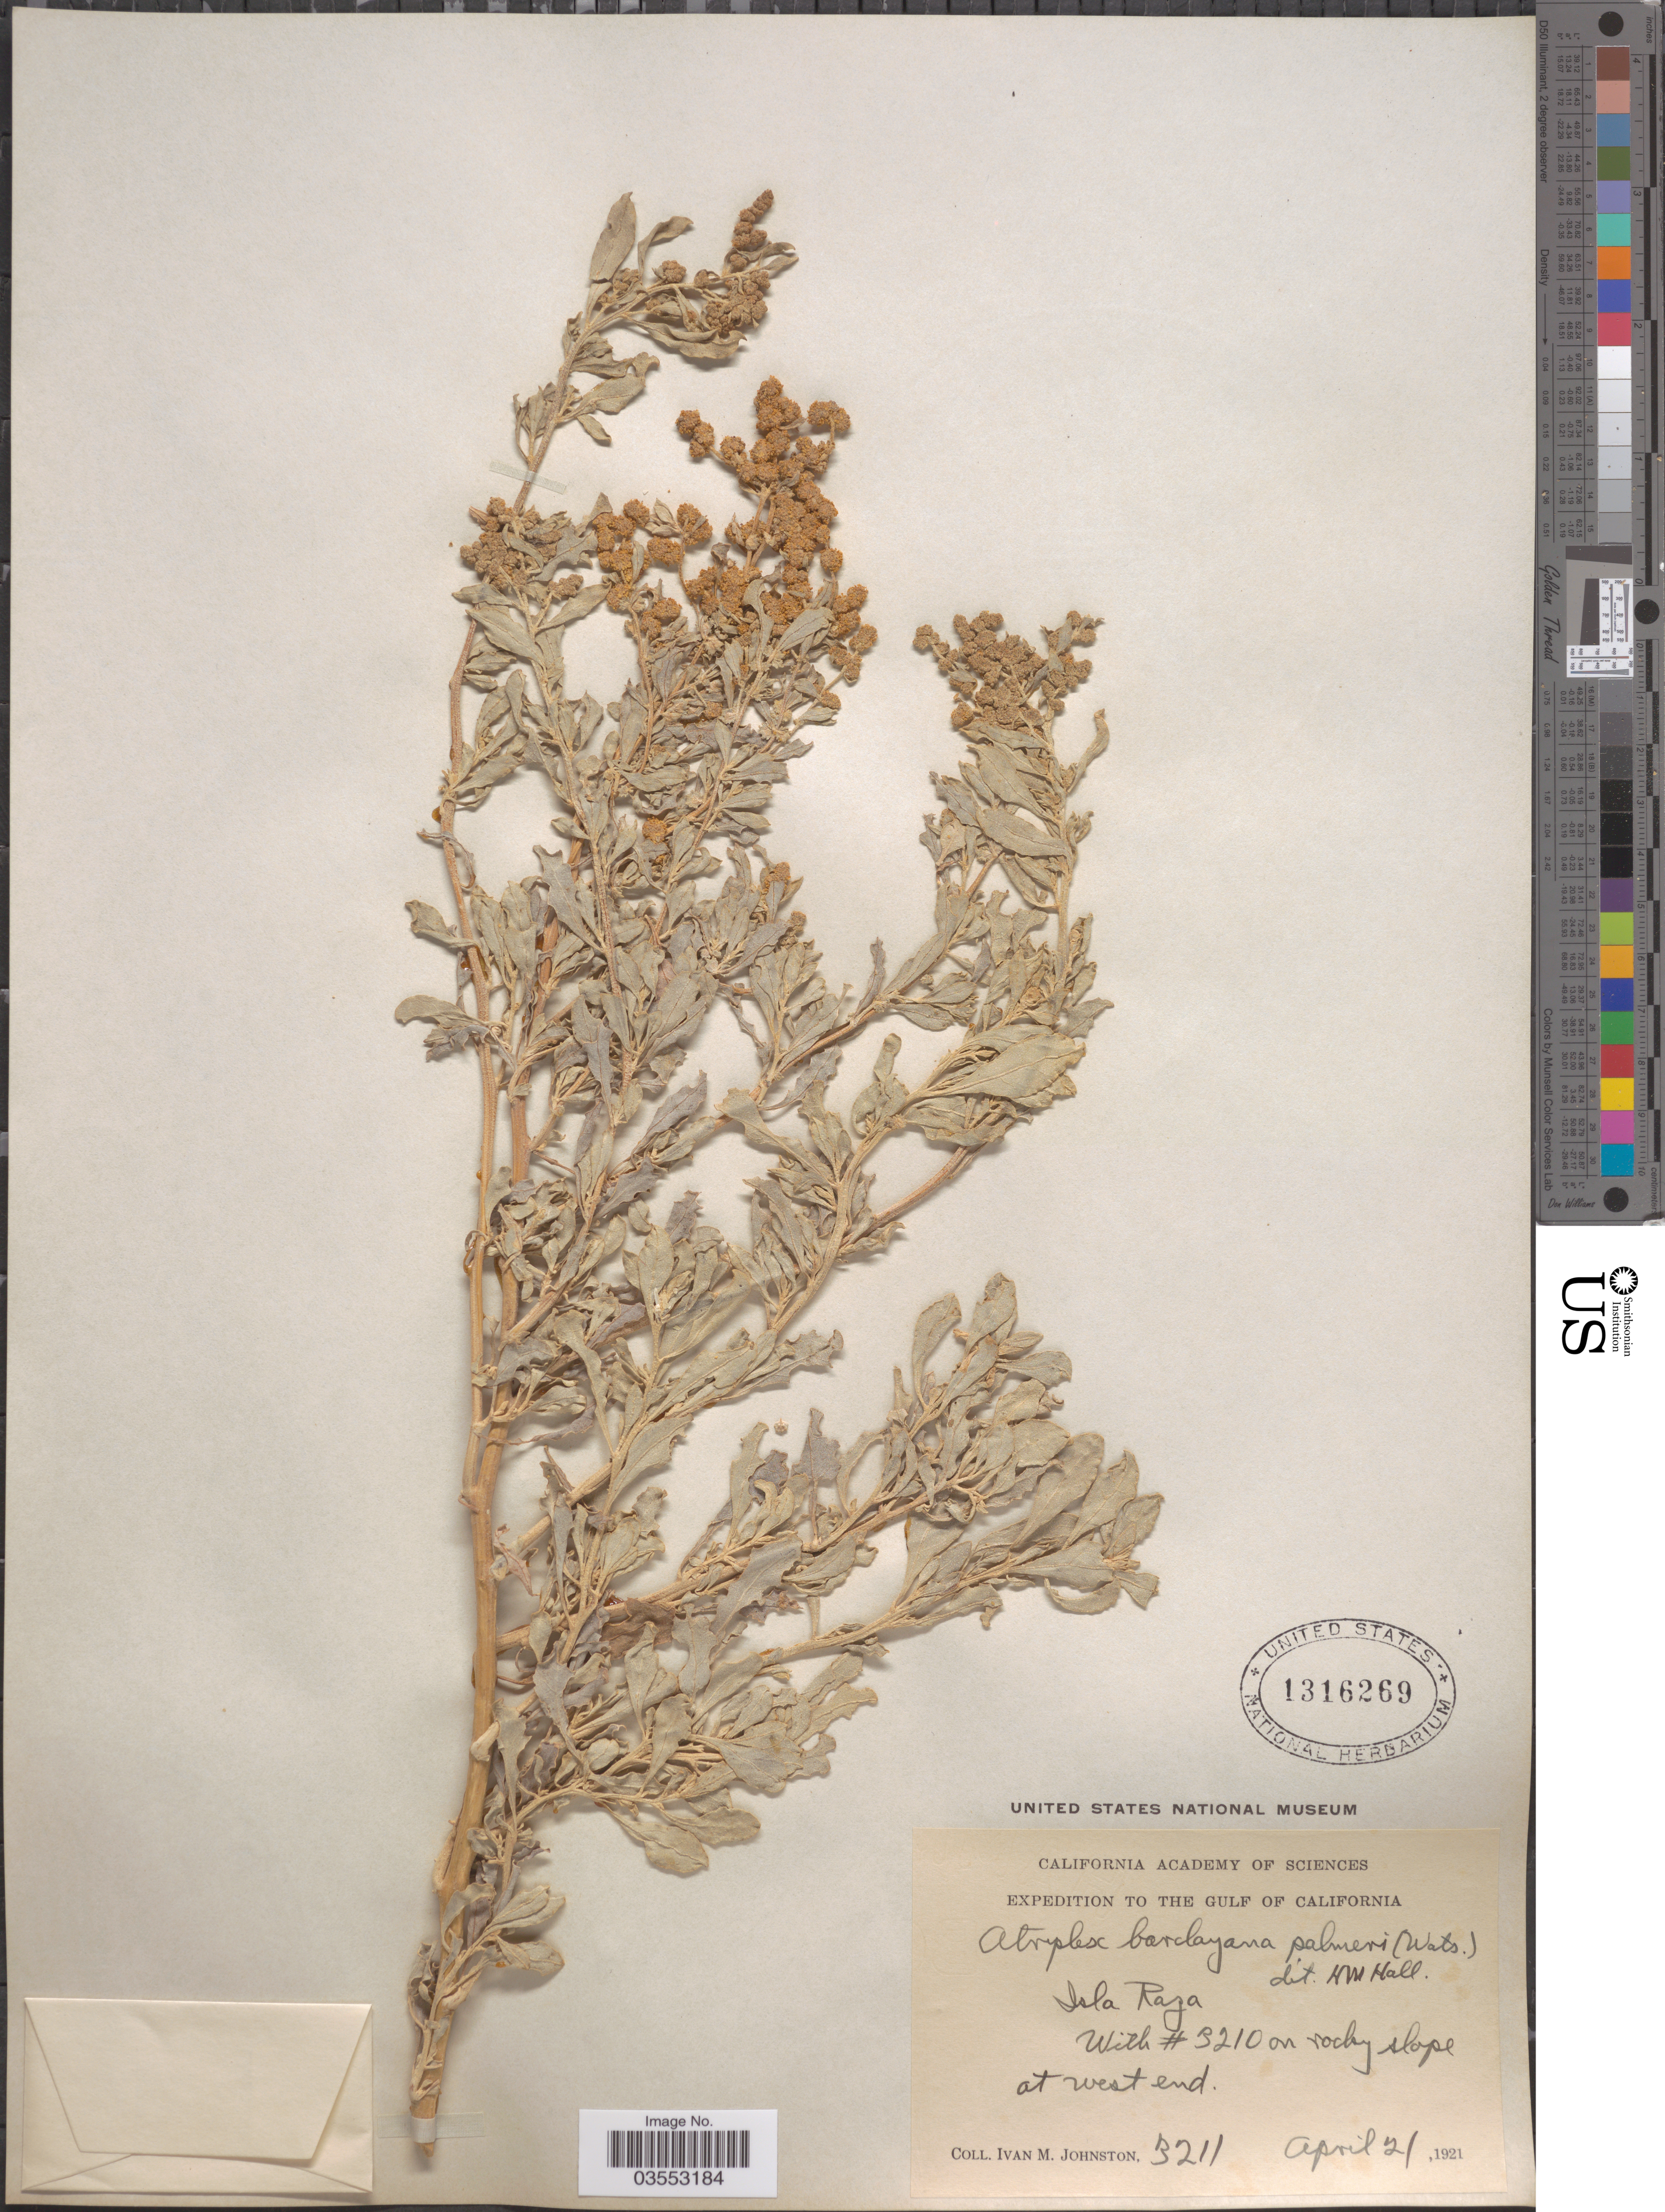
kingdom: Plantae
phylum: Tracheophyta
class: Magnoliopsida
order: Caryophyllales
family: Amaranthaceae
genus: Atriplex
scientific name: Atriplex barclayana subsp. palmeri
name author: (S. Watson) H.M. Hall & Clem.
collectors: I.M. Johnston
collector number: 3211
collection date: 1921-04-21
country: Mexico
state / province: Baja California Norte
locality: The Gulf of California. Isla Raza, on rocky slope at west end.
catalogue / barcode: US 1316269